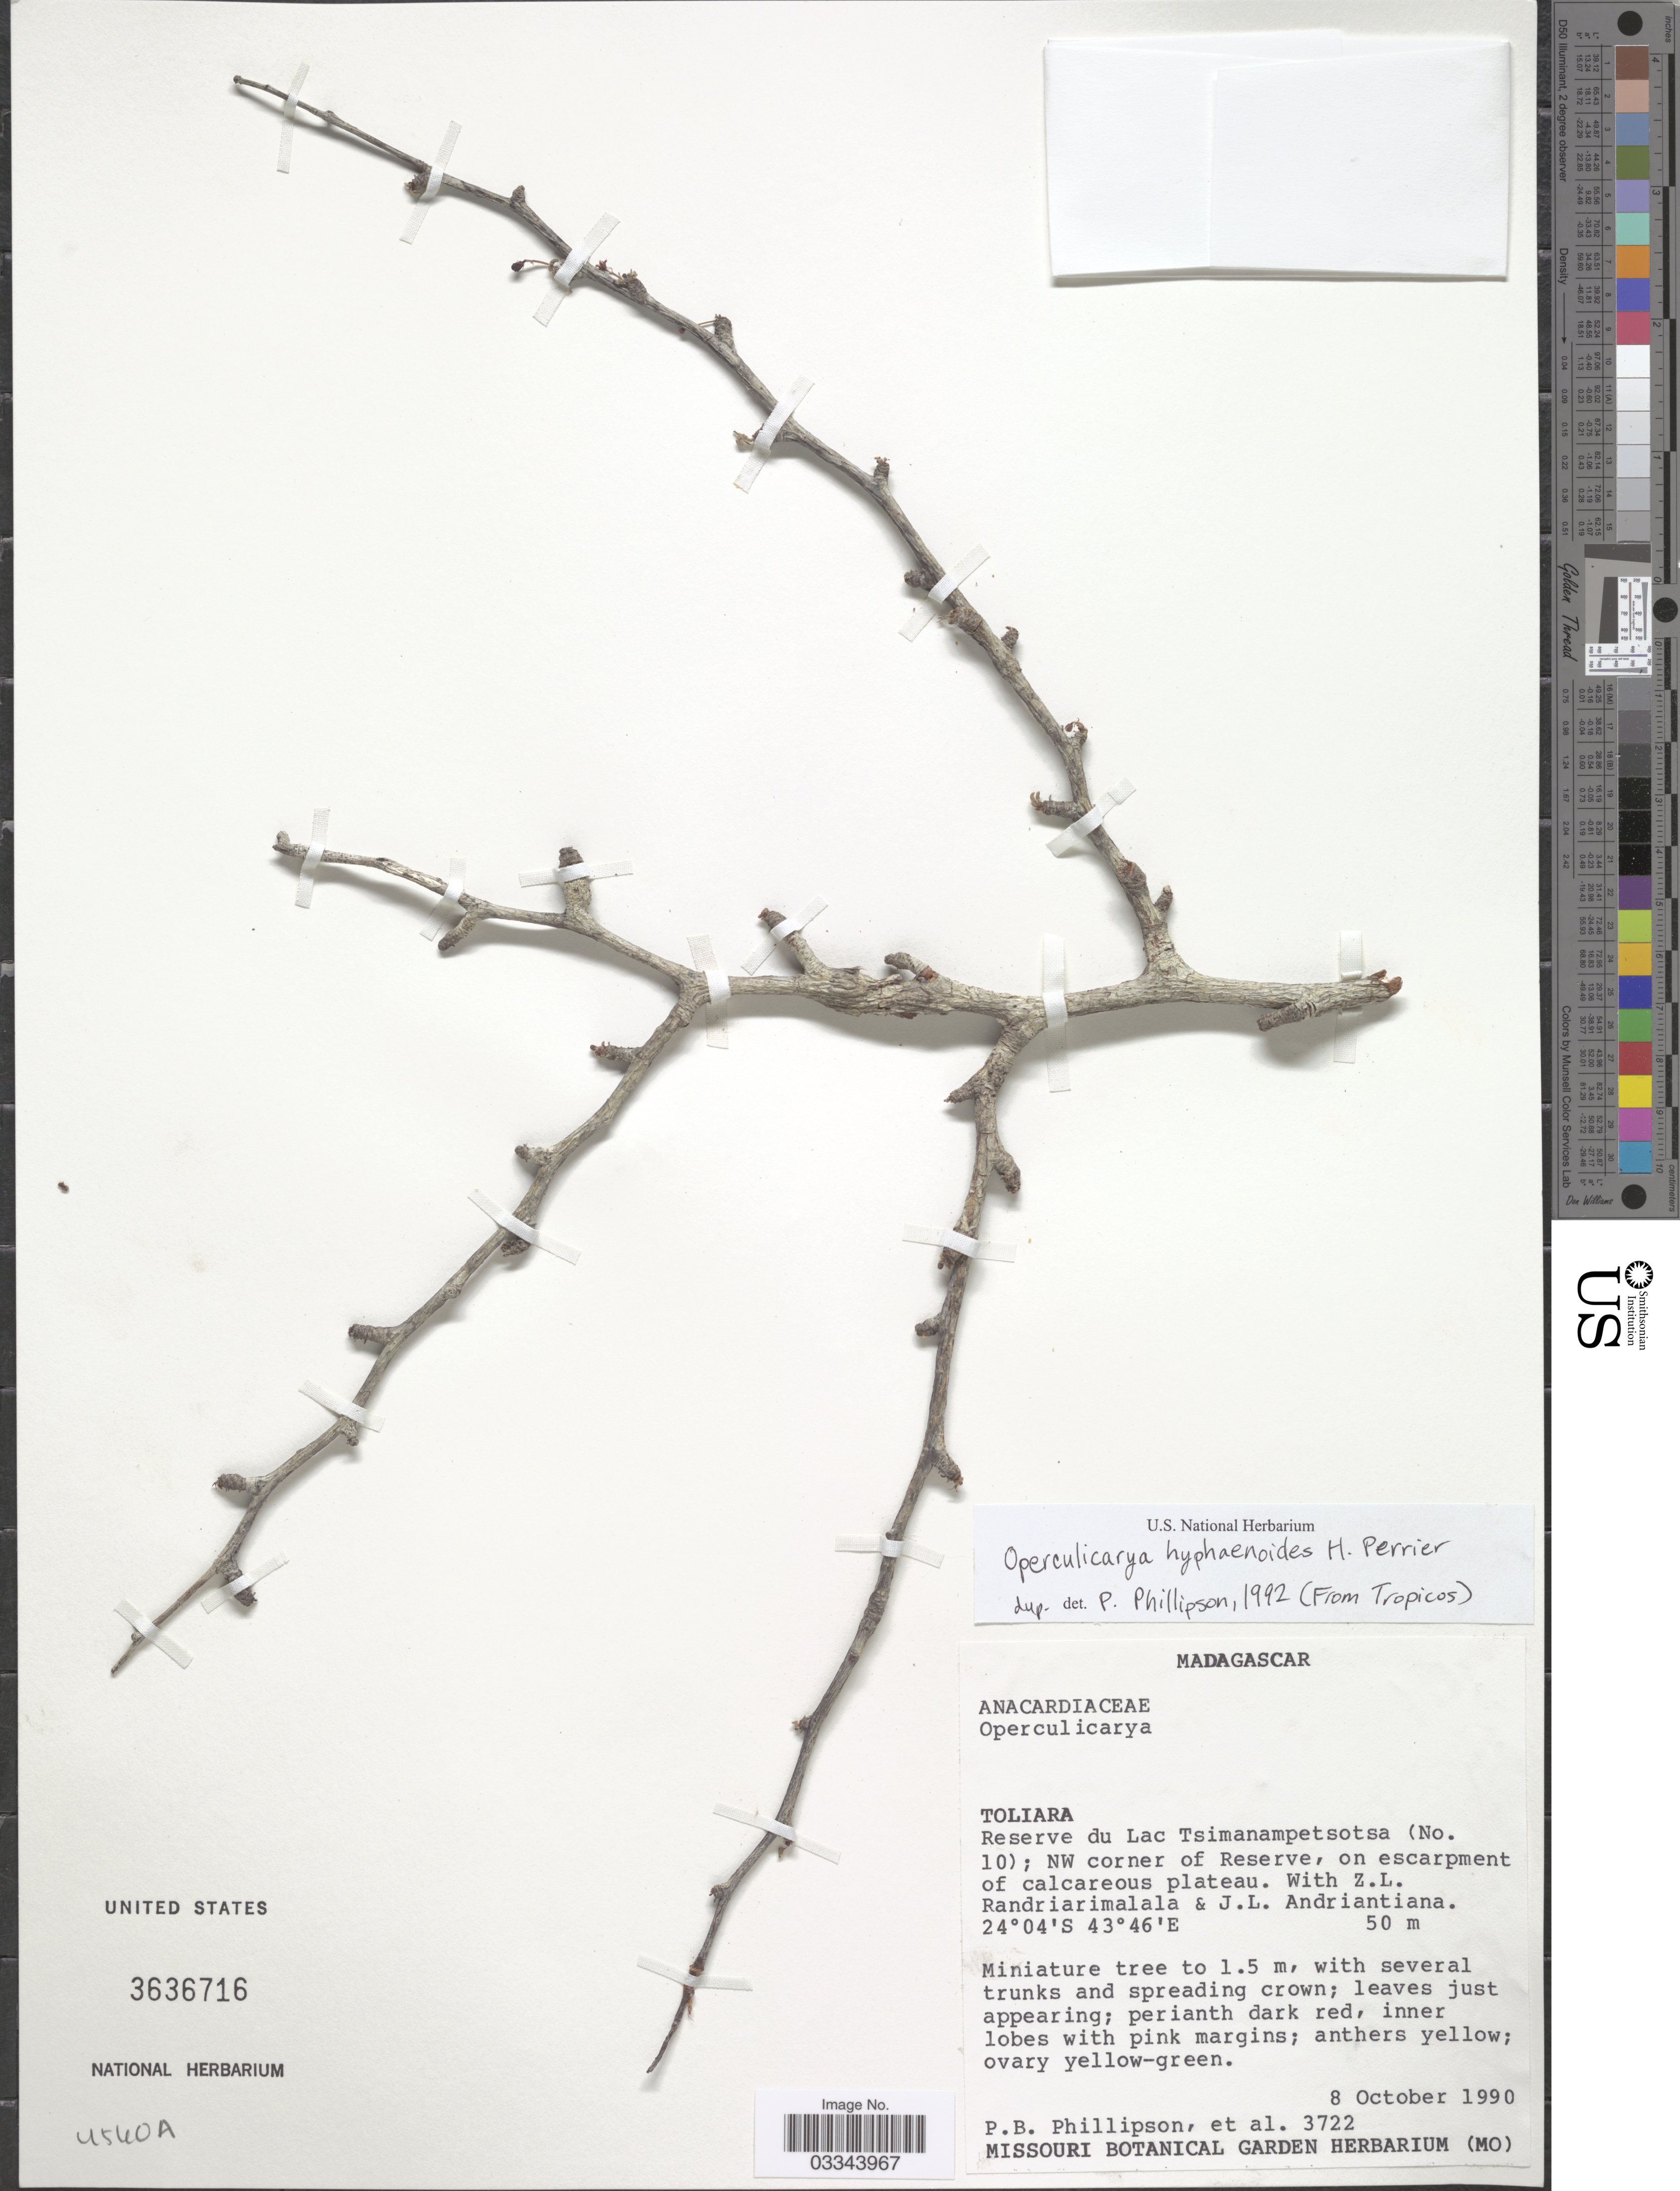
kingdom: Plantae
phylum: Tracheophyta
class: Magnoliopsida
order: Sapindales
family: Anacardiaceae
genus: Operculicarya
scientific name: Operculicarya hyphaenoides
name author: H. Perrier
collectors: P. B. Phillipson, Z. Randriarimalala & J. Andriantiana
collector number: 3722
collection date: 1990-10-08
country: Madagascar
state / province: Atsimo-Andrefana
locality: Reserve du Lac Tsimanampetsotsa (No.10); NW corner of Reserve, on escarpment of calcareous plateau.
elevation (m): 50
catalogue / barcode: US 3636716